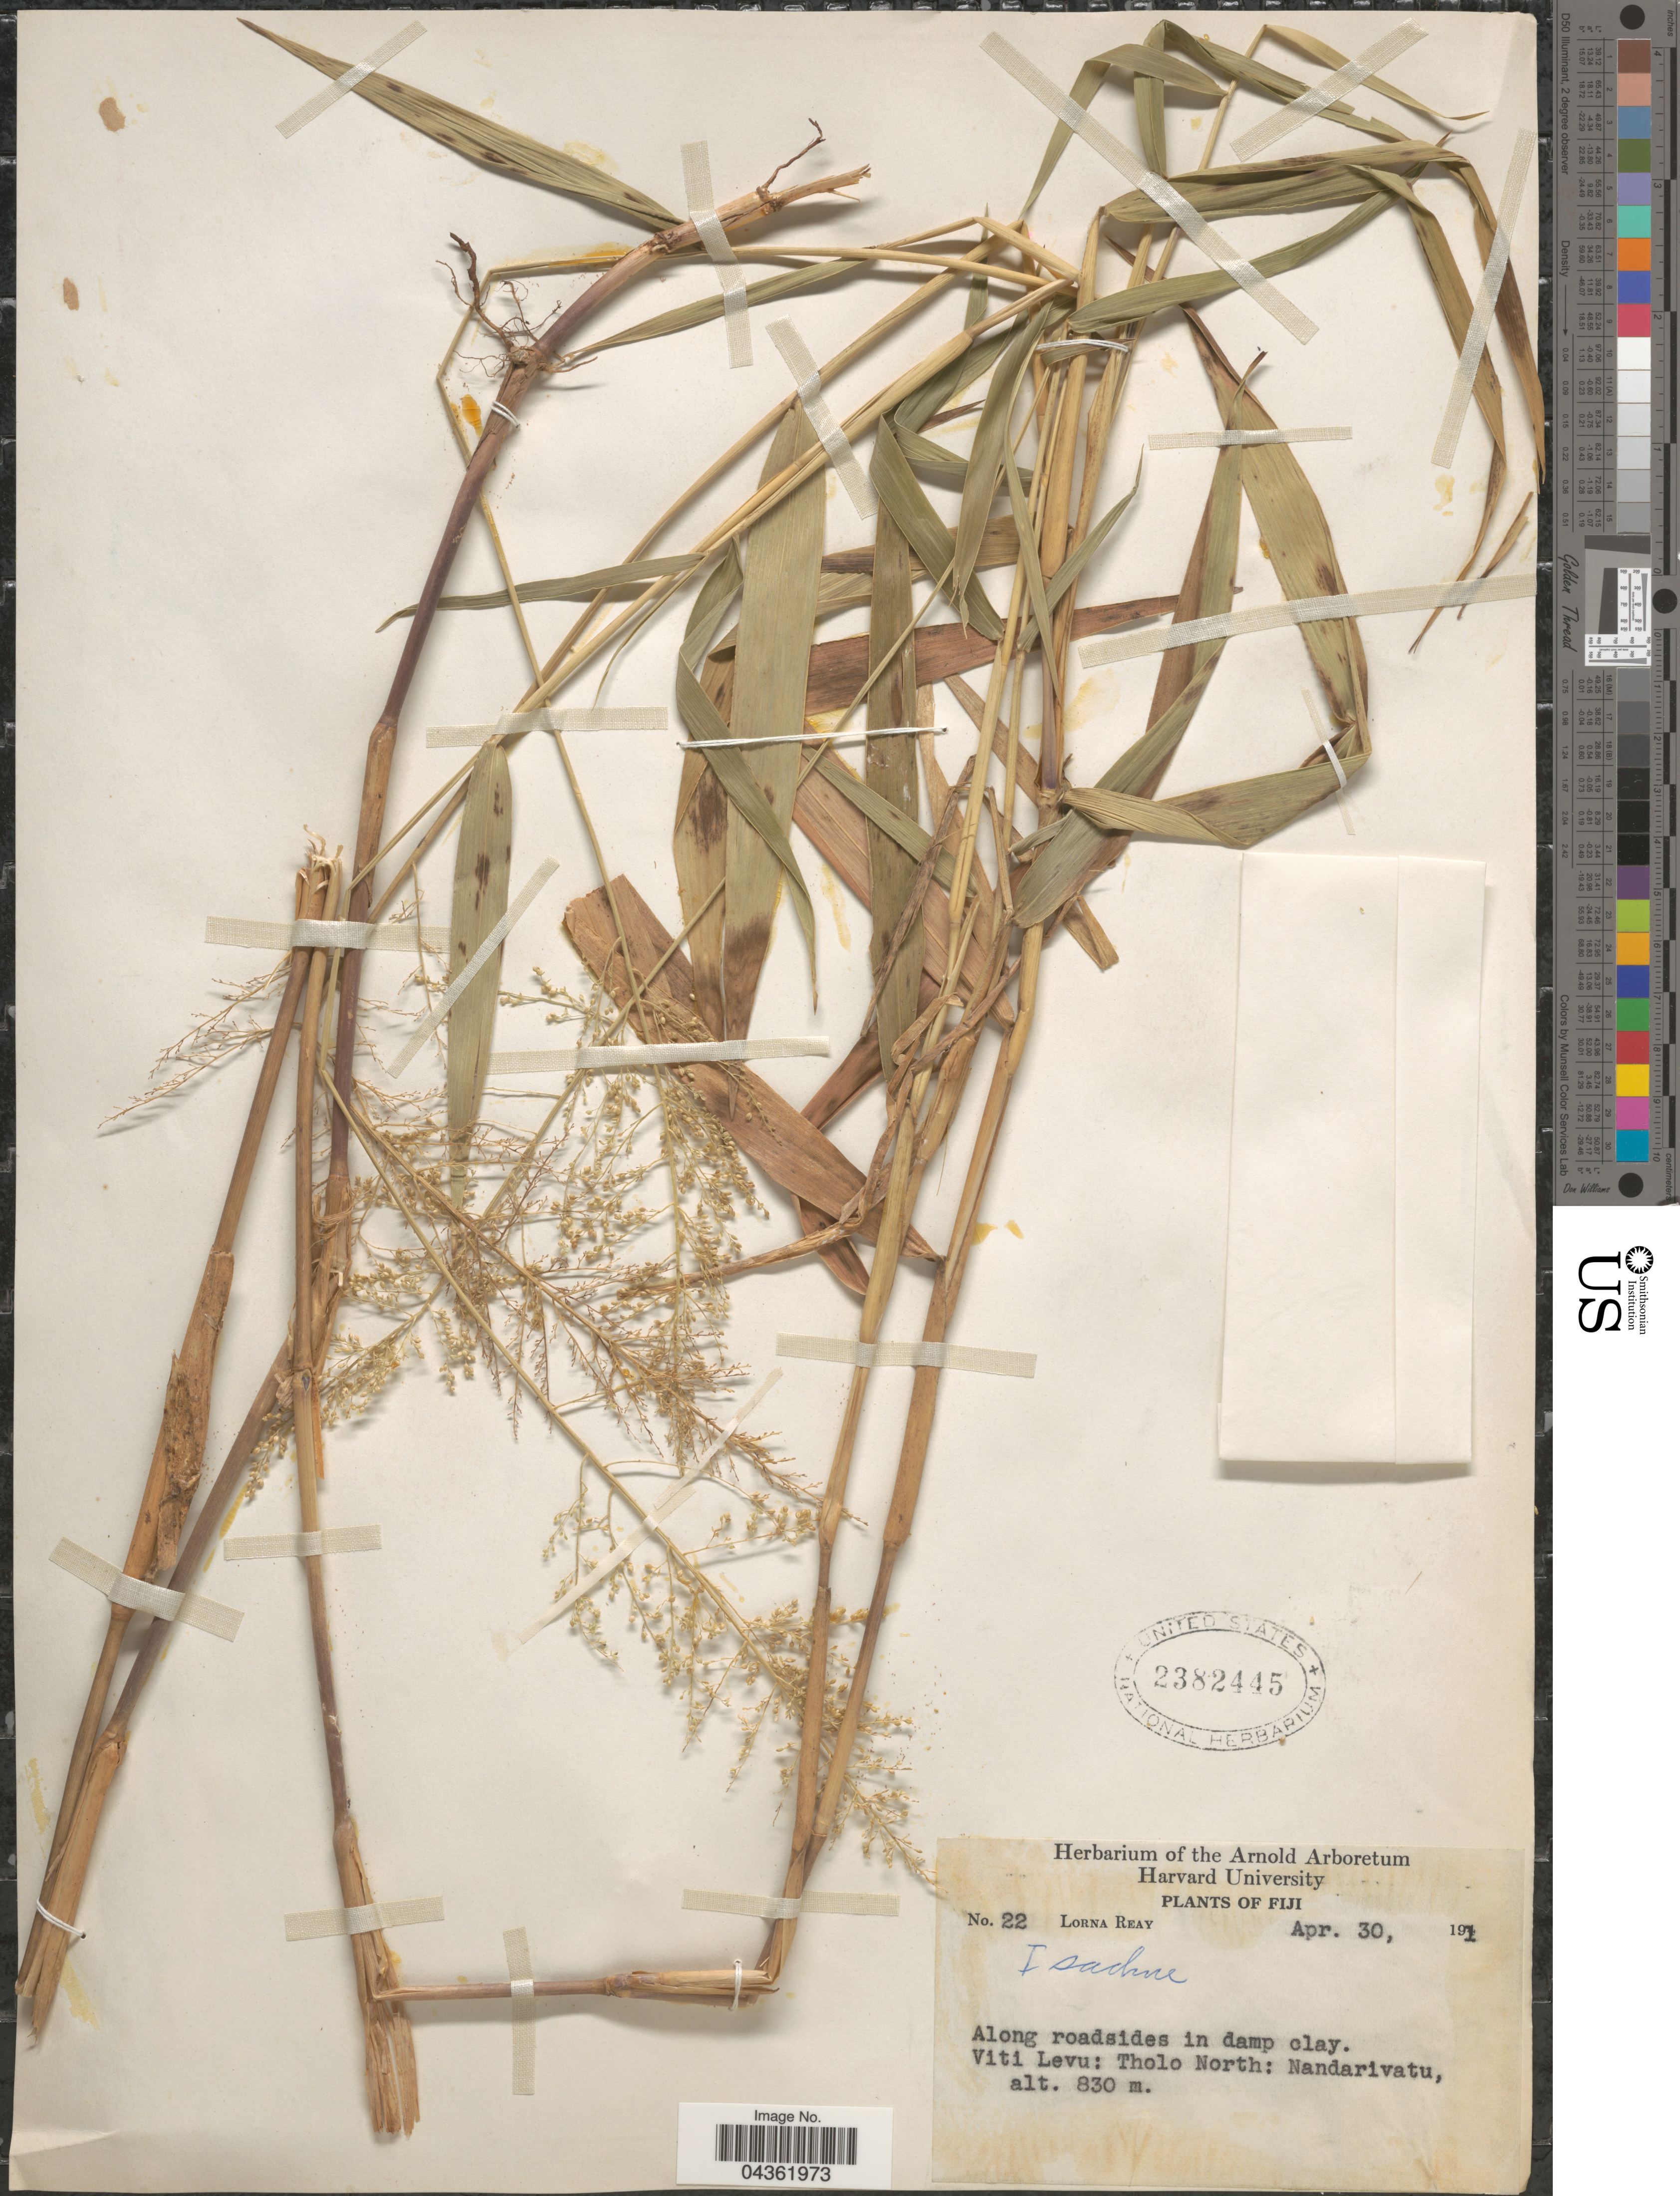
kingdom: Plantae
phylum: Tracheophyta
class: Liliopsida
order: Poales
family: Poaceae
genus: Isachne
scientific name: Isachne sp.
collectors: L. Reay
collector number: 22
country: Fiji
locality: Along roadsides in damp clay. Viti Levu: Tholo North: Nandarivatu.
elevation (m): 830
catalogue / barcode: US 2382445